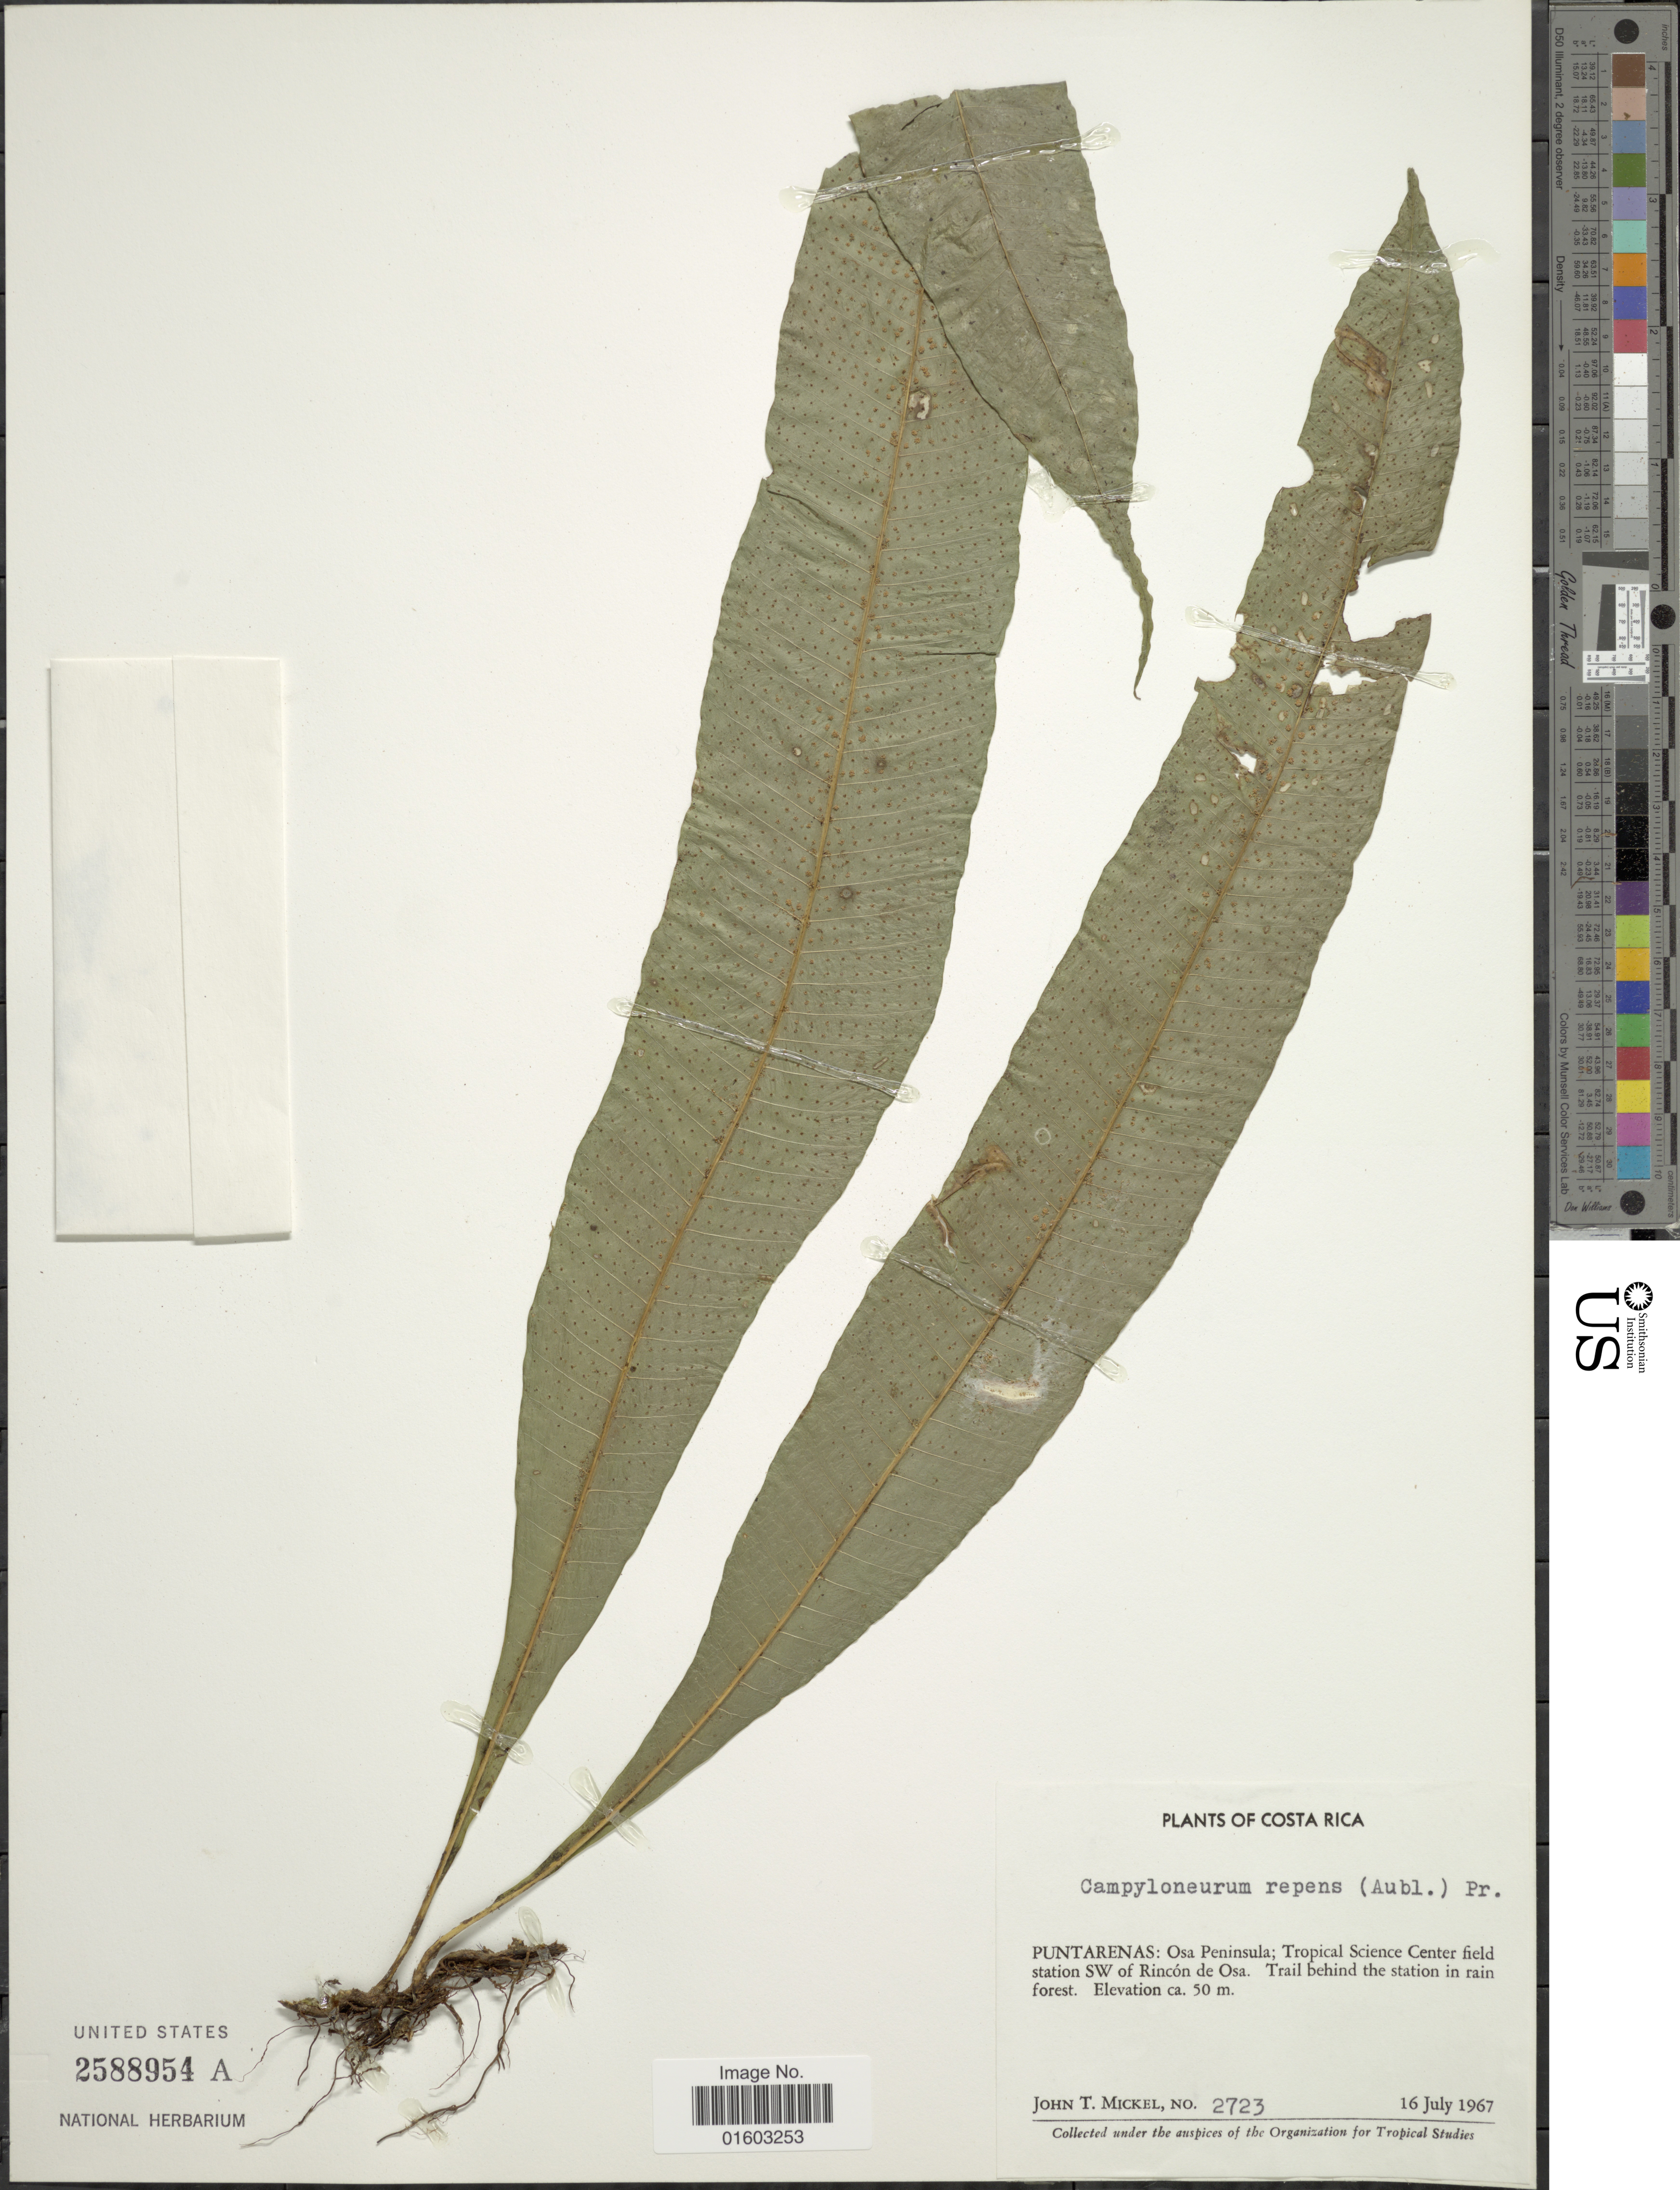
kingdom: Plantae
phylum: Tracheophyta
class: Polypodiopsida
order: Polypodiales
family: Polypodiaceae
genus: Campyloneurum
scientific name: Campyloneurum repens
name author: (Aubl.) C. Presl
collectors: J. T. Mickel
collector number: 2723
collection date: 1967-07-16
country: Costa Rica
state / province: Puntarenas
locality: Osa Peninsula; Tropical Science Center field station SW of Rincon de Osa. Trail behind the Station in rain forest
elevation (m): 50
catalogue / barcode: US 2588954A